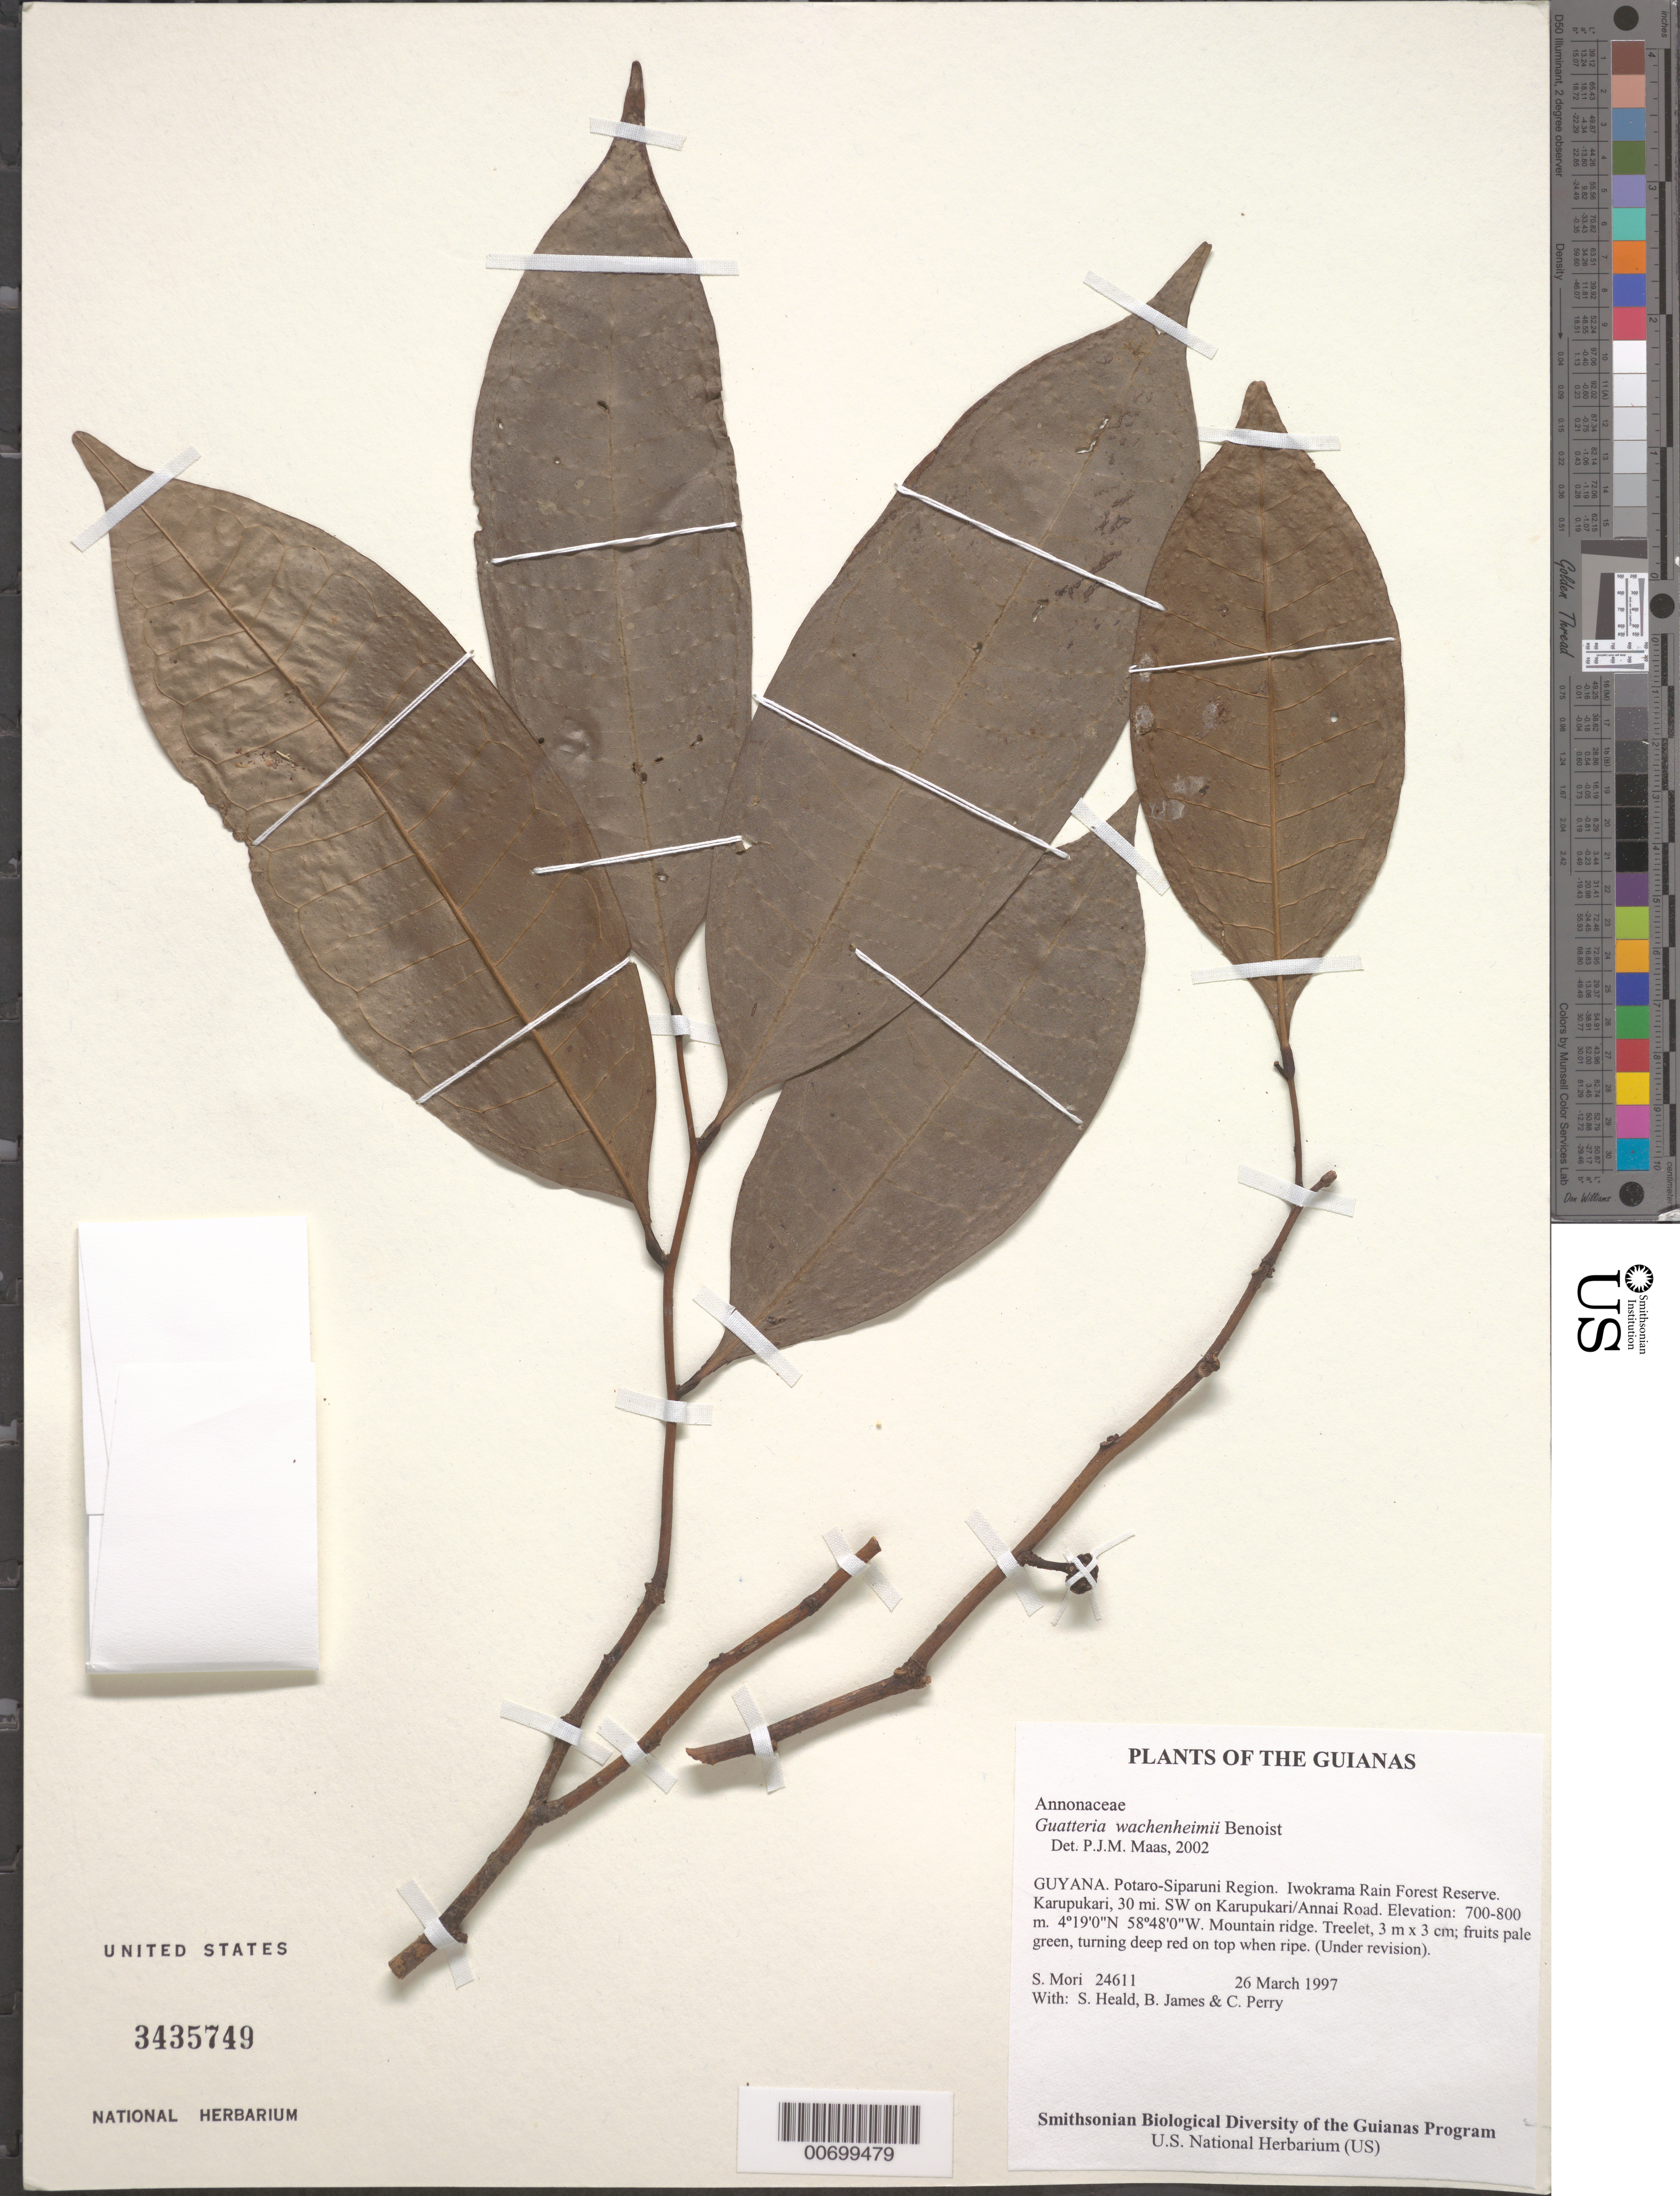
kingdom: Plantae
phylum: Tracheophyta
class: Magnoliopsida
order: Magnoliales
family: Annonaceae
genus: Guatteria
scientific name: Guatteria wachenheimii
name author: Benoist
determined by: Maas, Paul J. M.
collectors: S. Mori, S. Heald, B. James & C. Perry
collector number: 24611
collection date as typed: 26 March 1997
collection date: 1997-03-26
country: Guyana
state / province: Potaro-Siparuni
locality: Iwokrama Rain Forest Reserve. Karupukari, 30 mi. SW on Karupukari/Annai Road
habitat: Mountain ridge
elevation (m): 700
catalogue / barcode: US 3435749